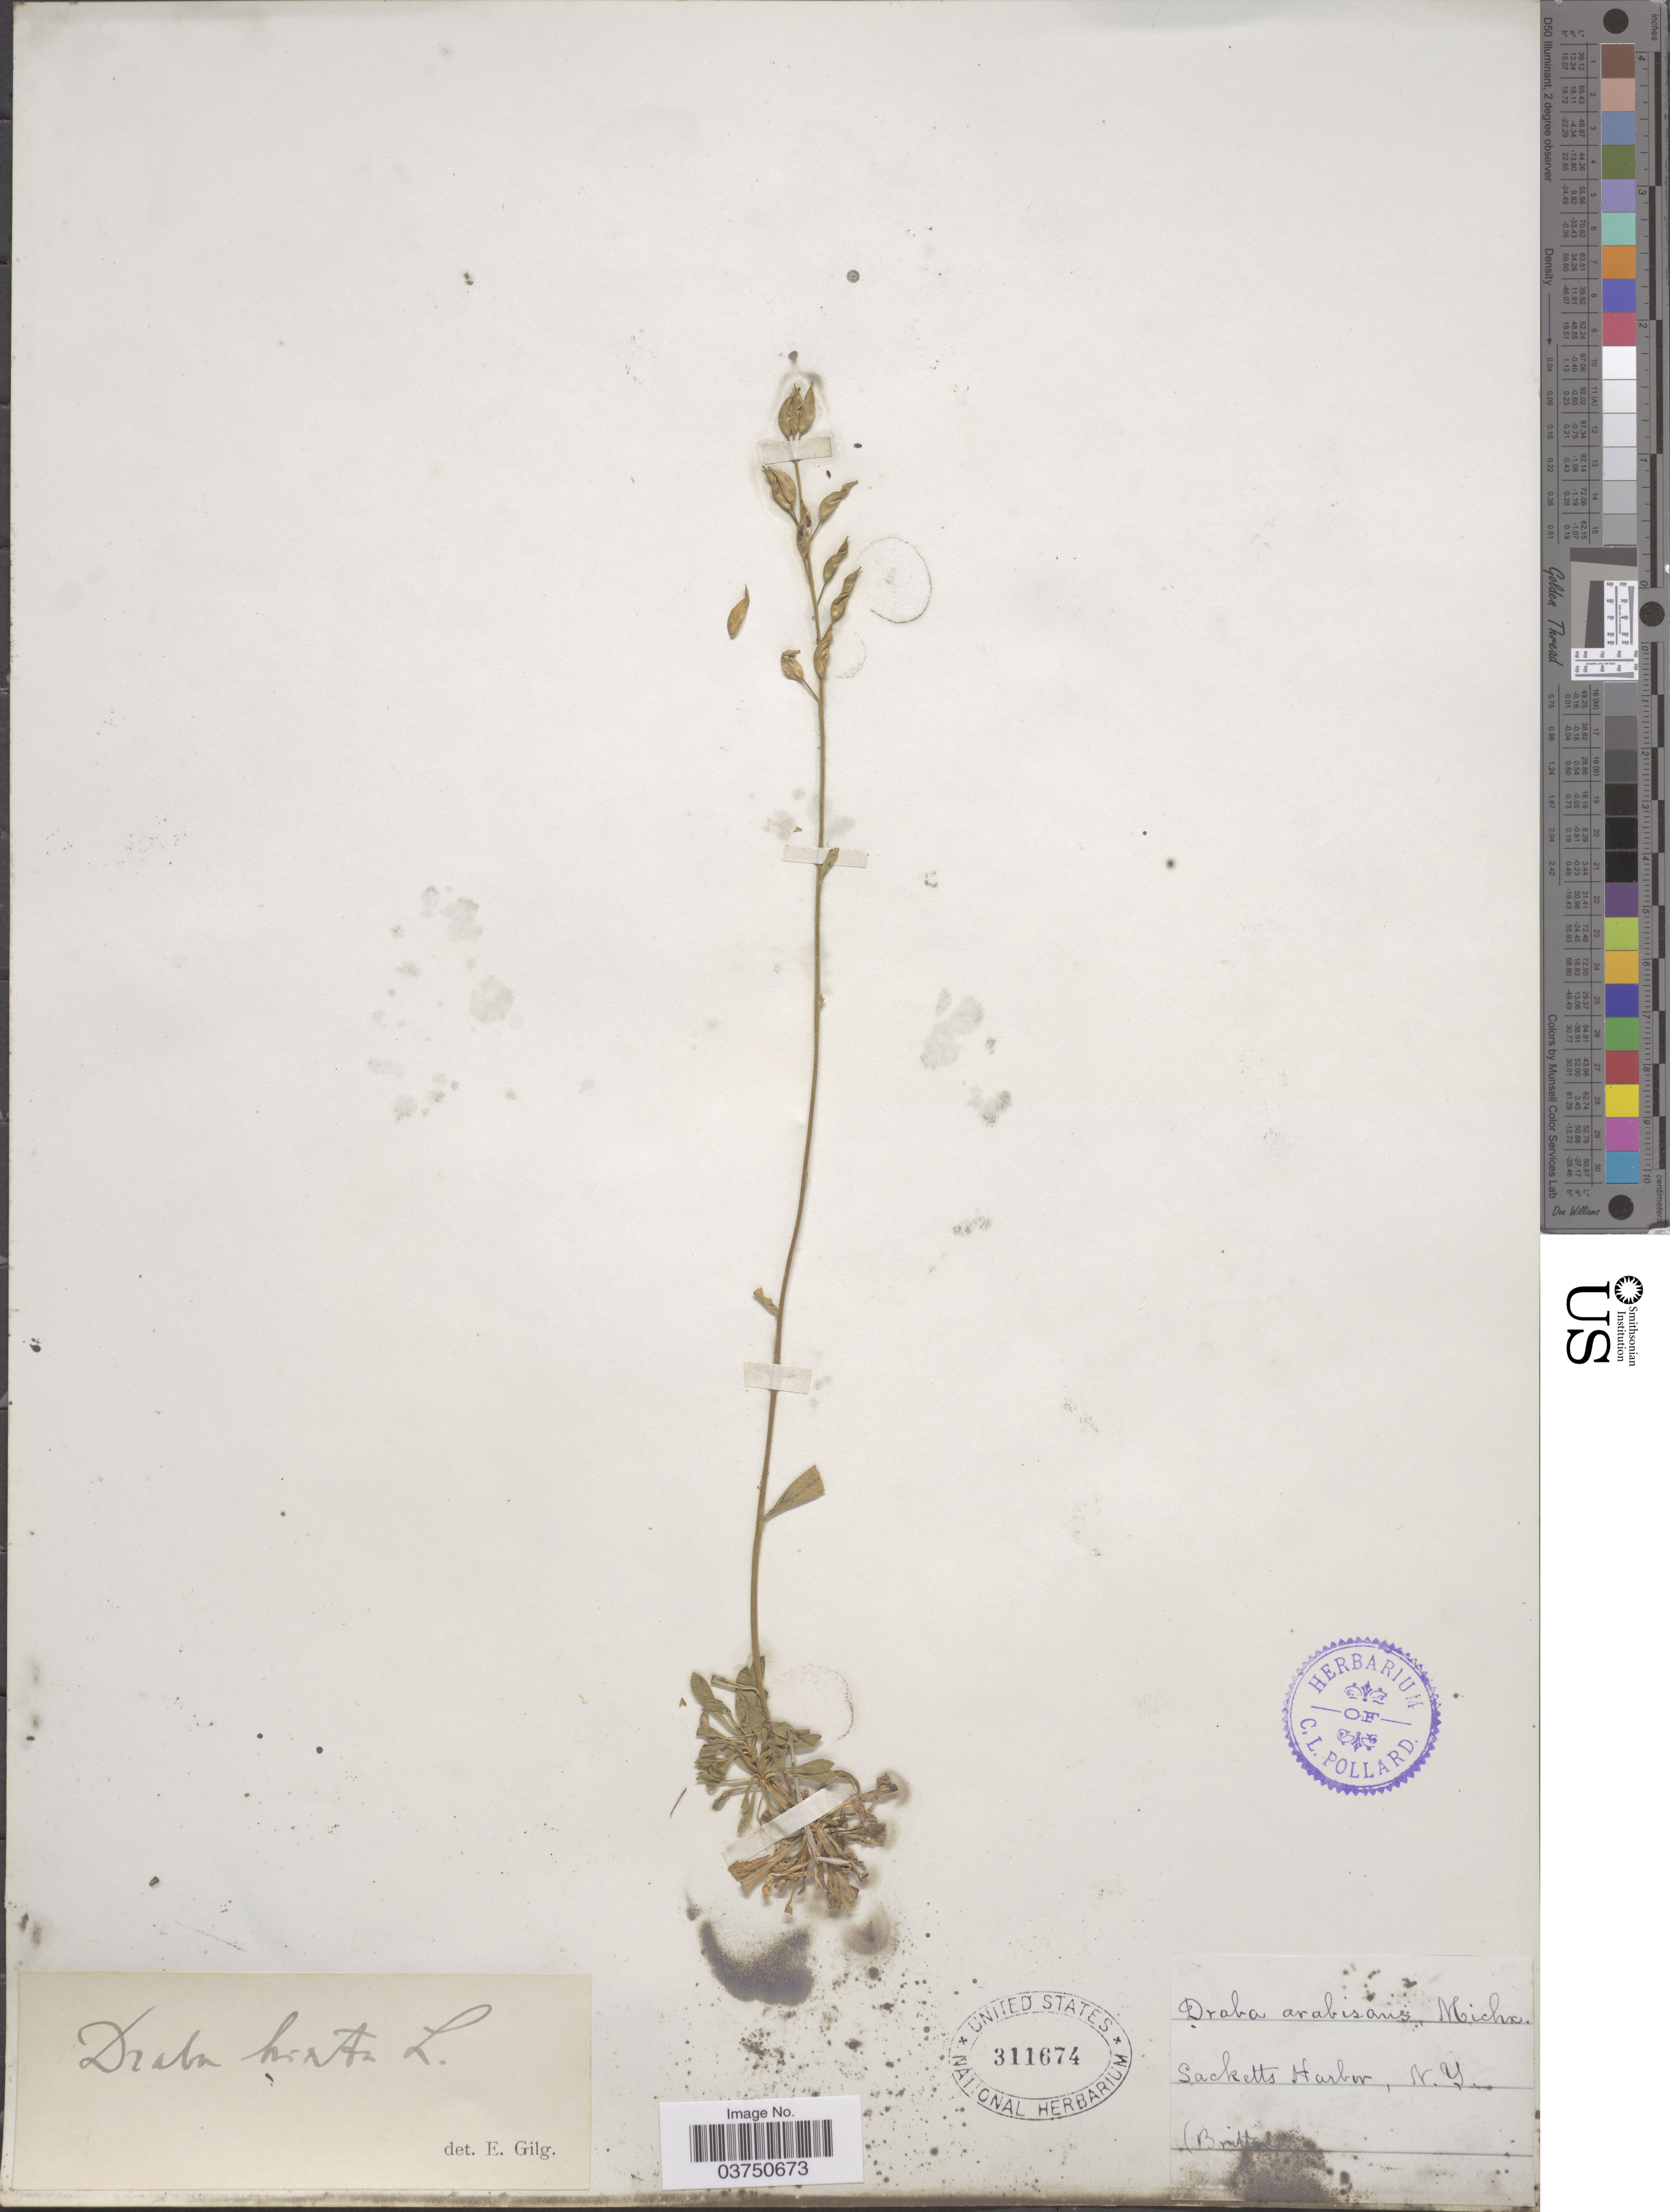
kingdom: Plantae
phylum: Tracheophyta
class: Magnoliopsida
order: Brassicales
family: Brassicaceae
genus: Draba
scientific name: Draba arabisans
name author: Michx.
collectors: Britten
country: United States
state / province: New York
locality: Sacketts Harbor.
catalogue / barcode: US 311674